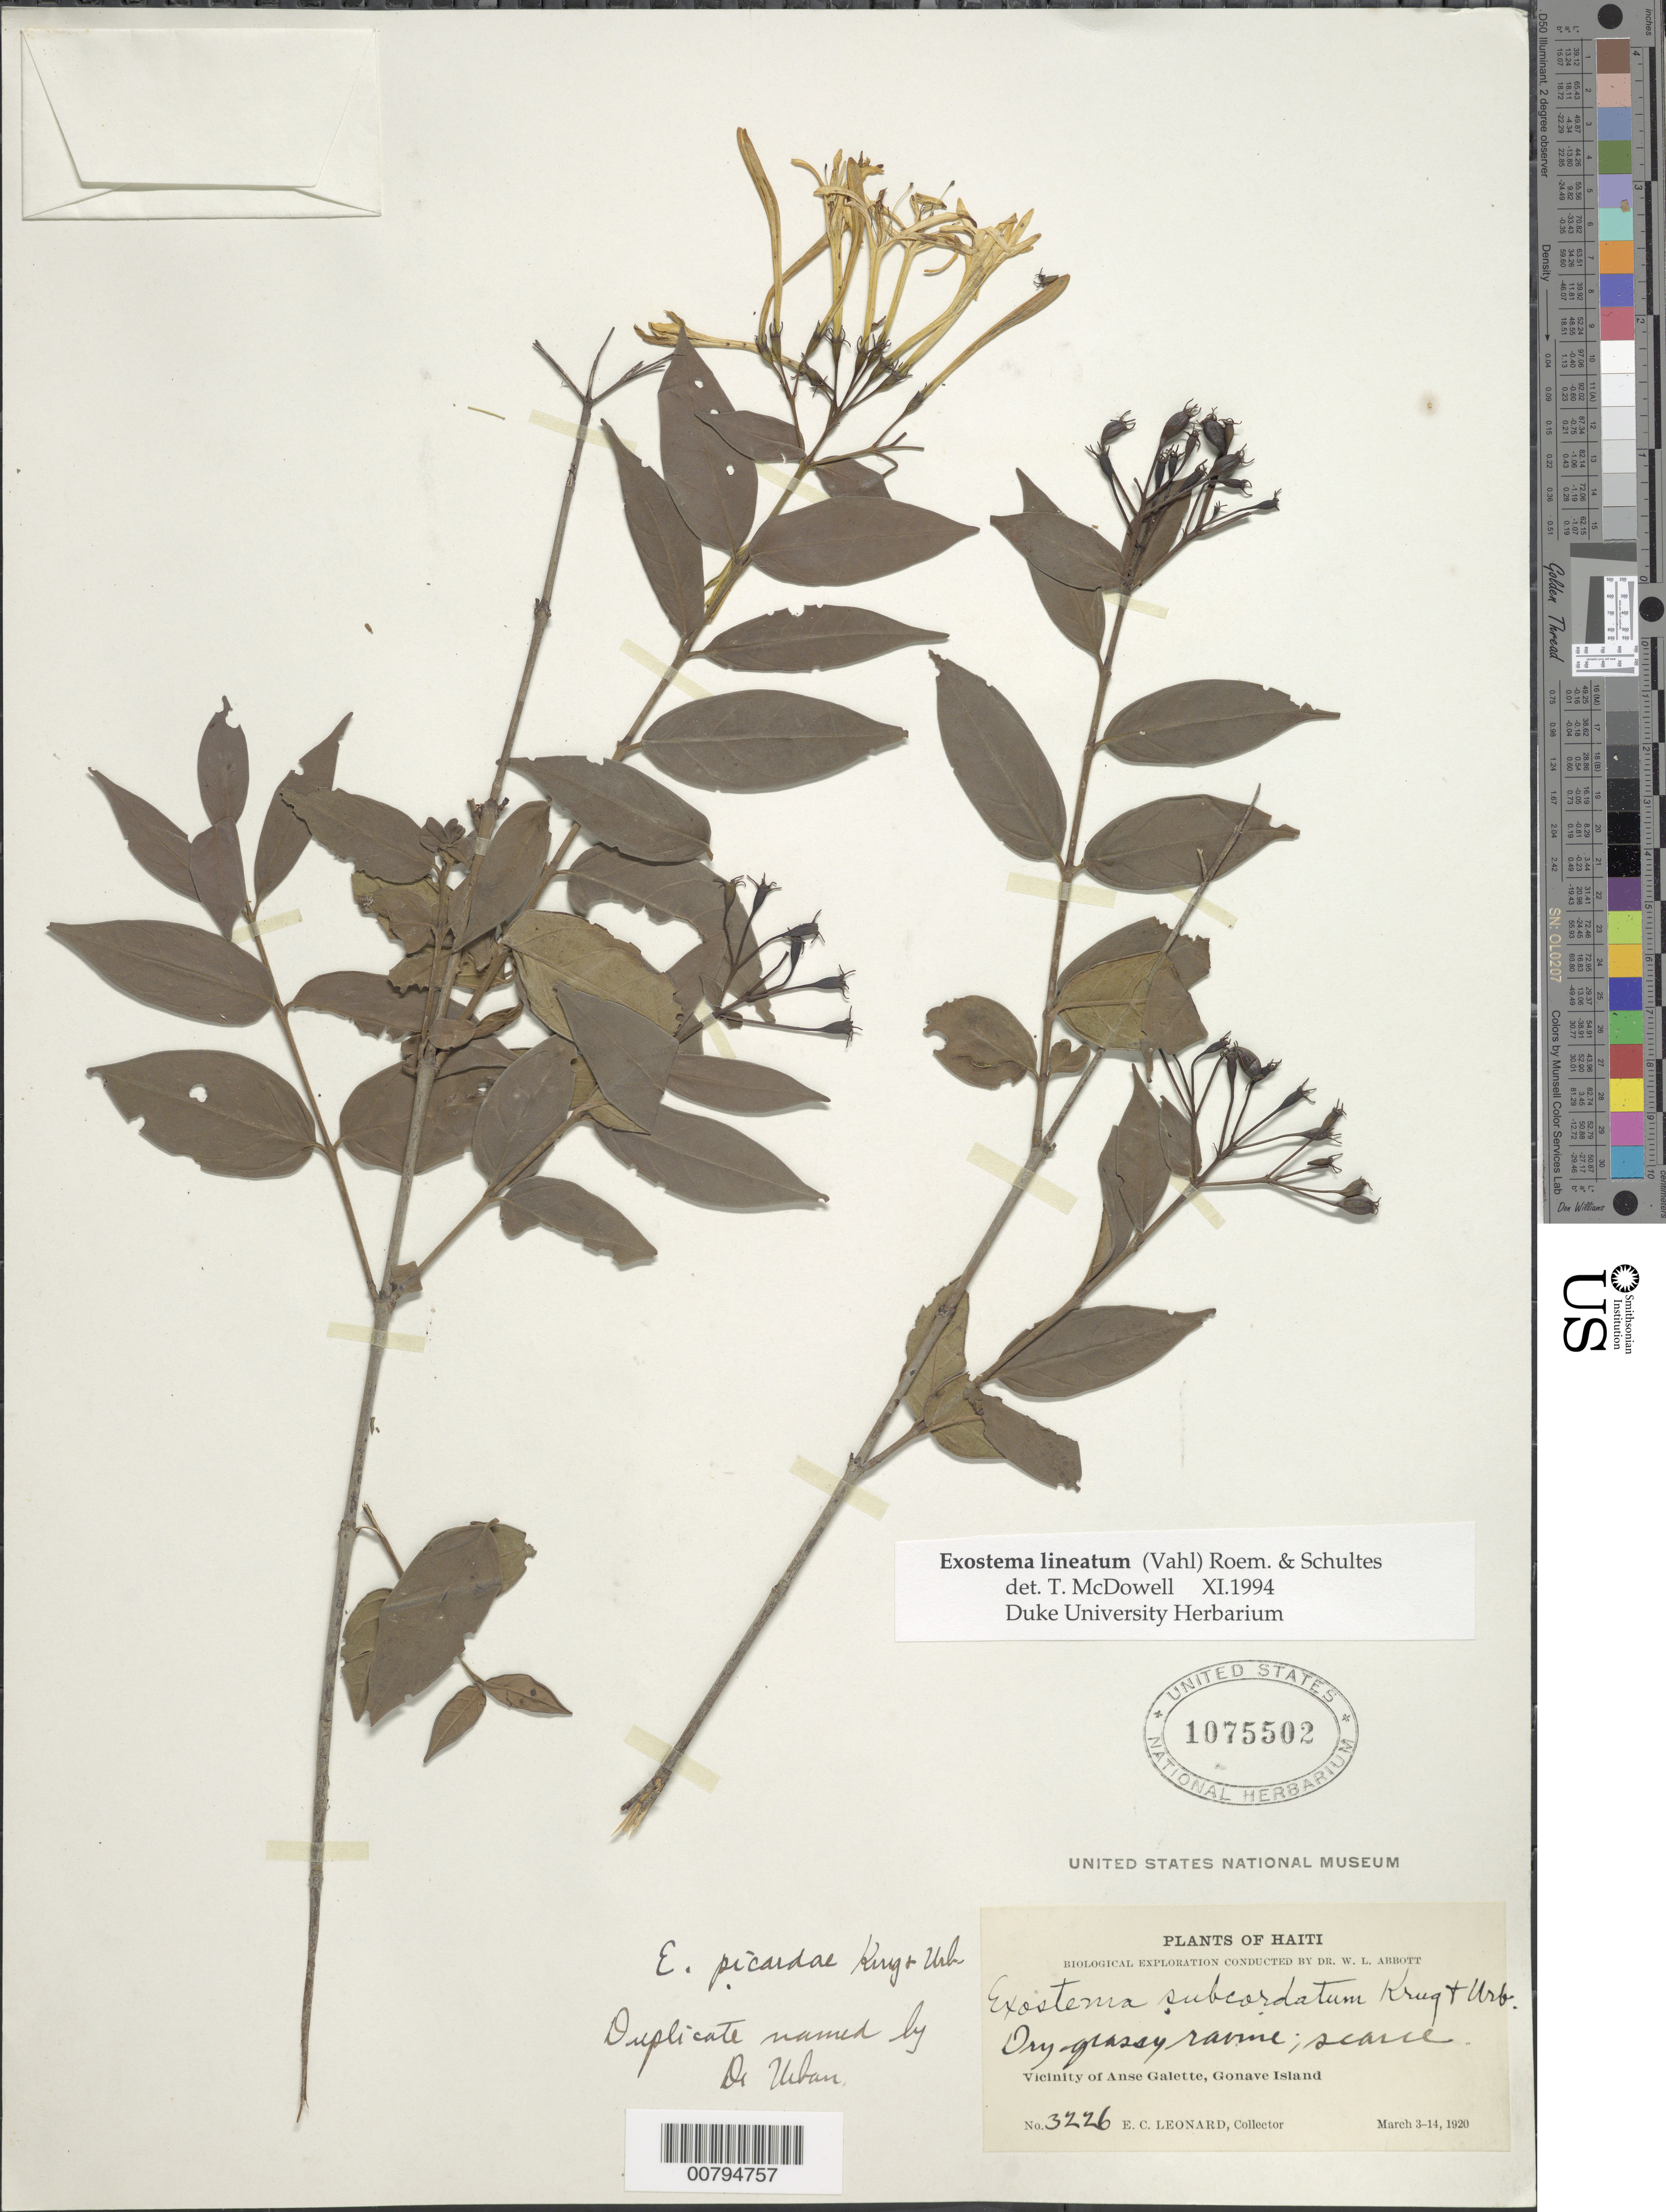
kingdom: Plantae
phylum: Tracheophyta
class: Magnoliopsida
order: Gentianales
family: Rubiaceae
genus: Exostema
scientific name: Exostema lineatum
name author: (Vahl) Roem. & Schult.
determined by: McDowell, T.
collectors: E. C. Leonard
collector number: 3226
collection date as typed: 03 Mar 1920 to 14 Mar 1920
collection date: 1920-03-03/1920-03-14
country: Haiti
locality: Vicinity of Anse Galette, Gonave Island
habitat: Dry grassy ravine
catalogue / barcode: US 1075502